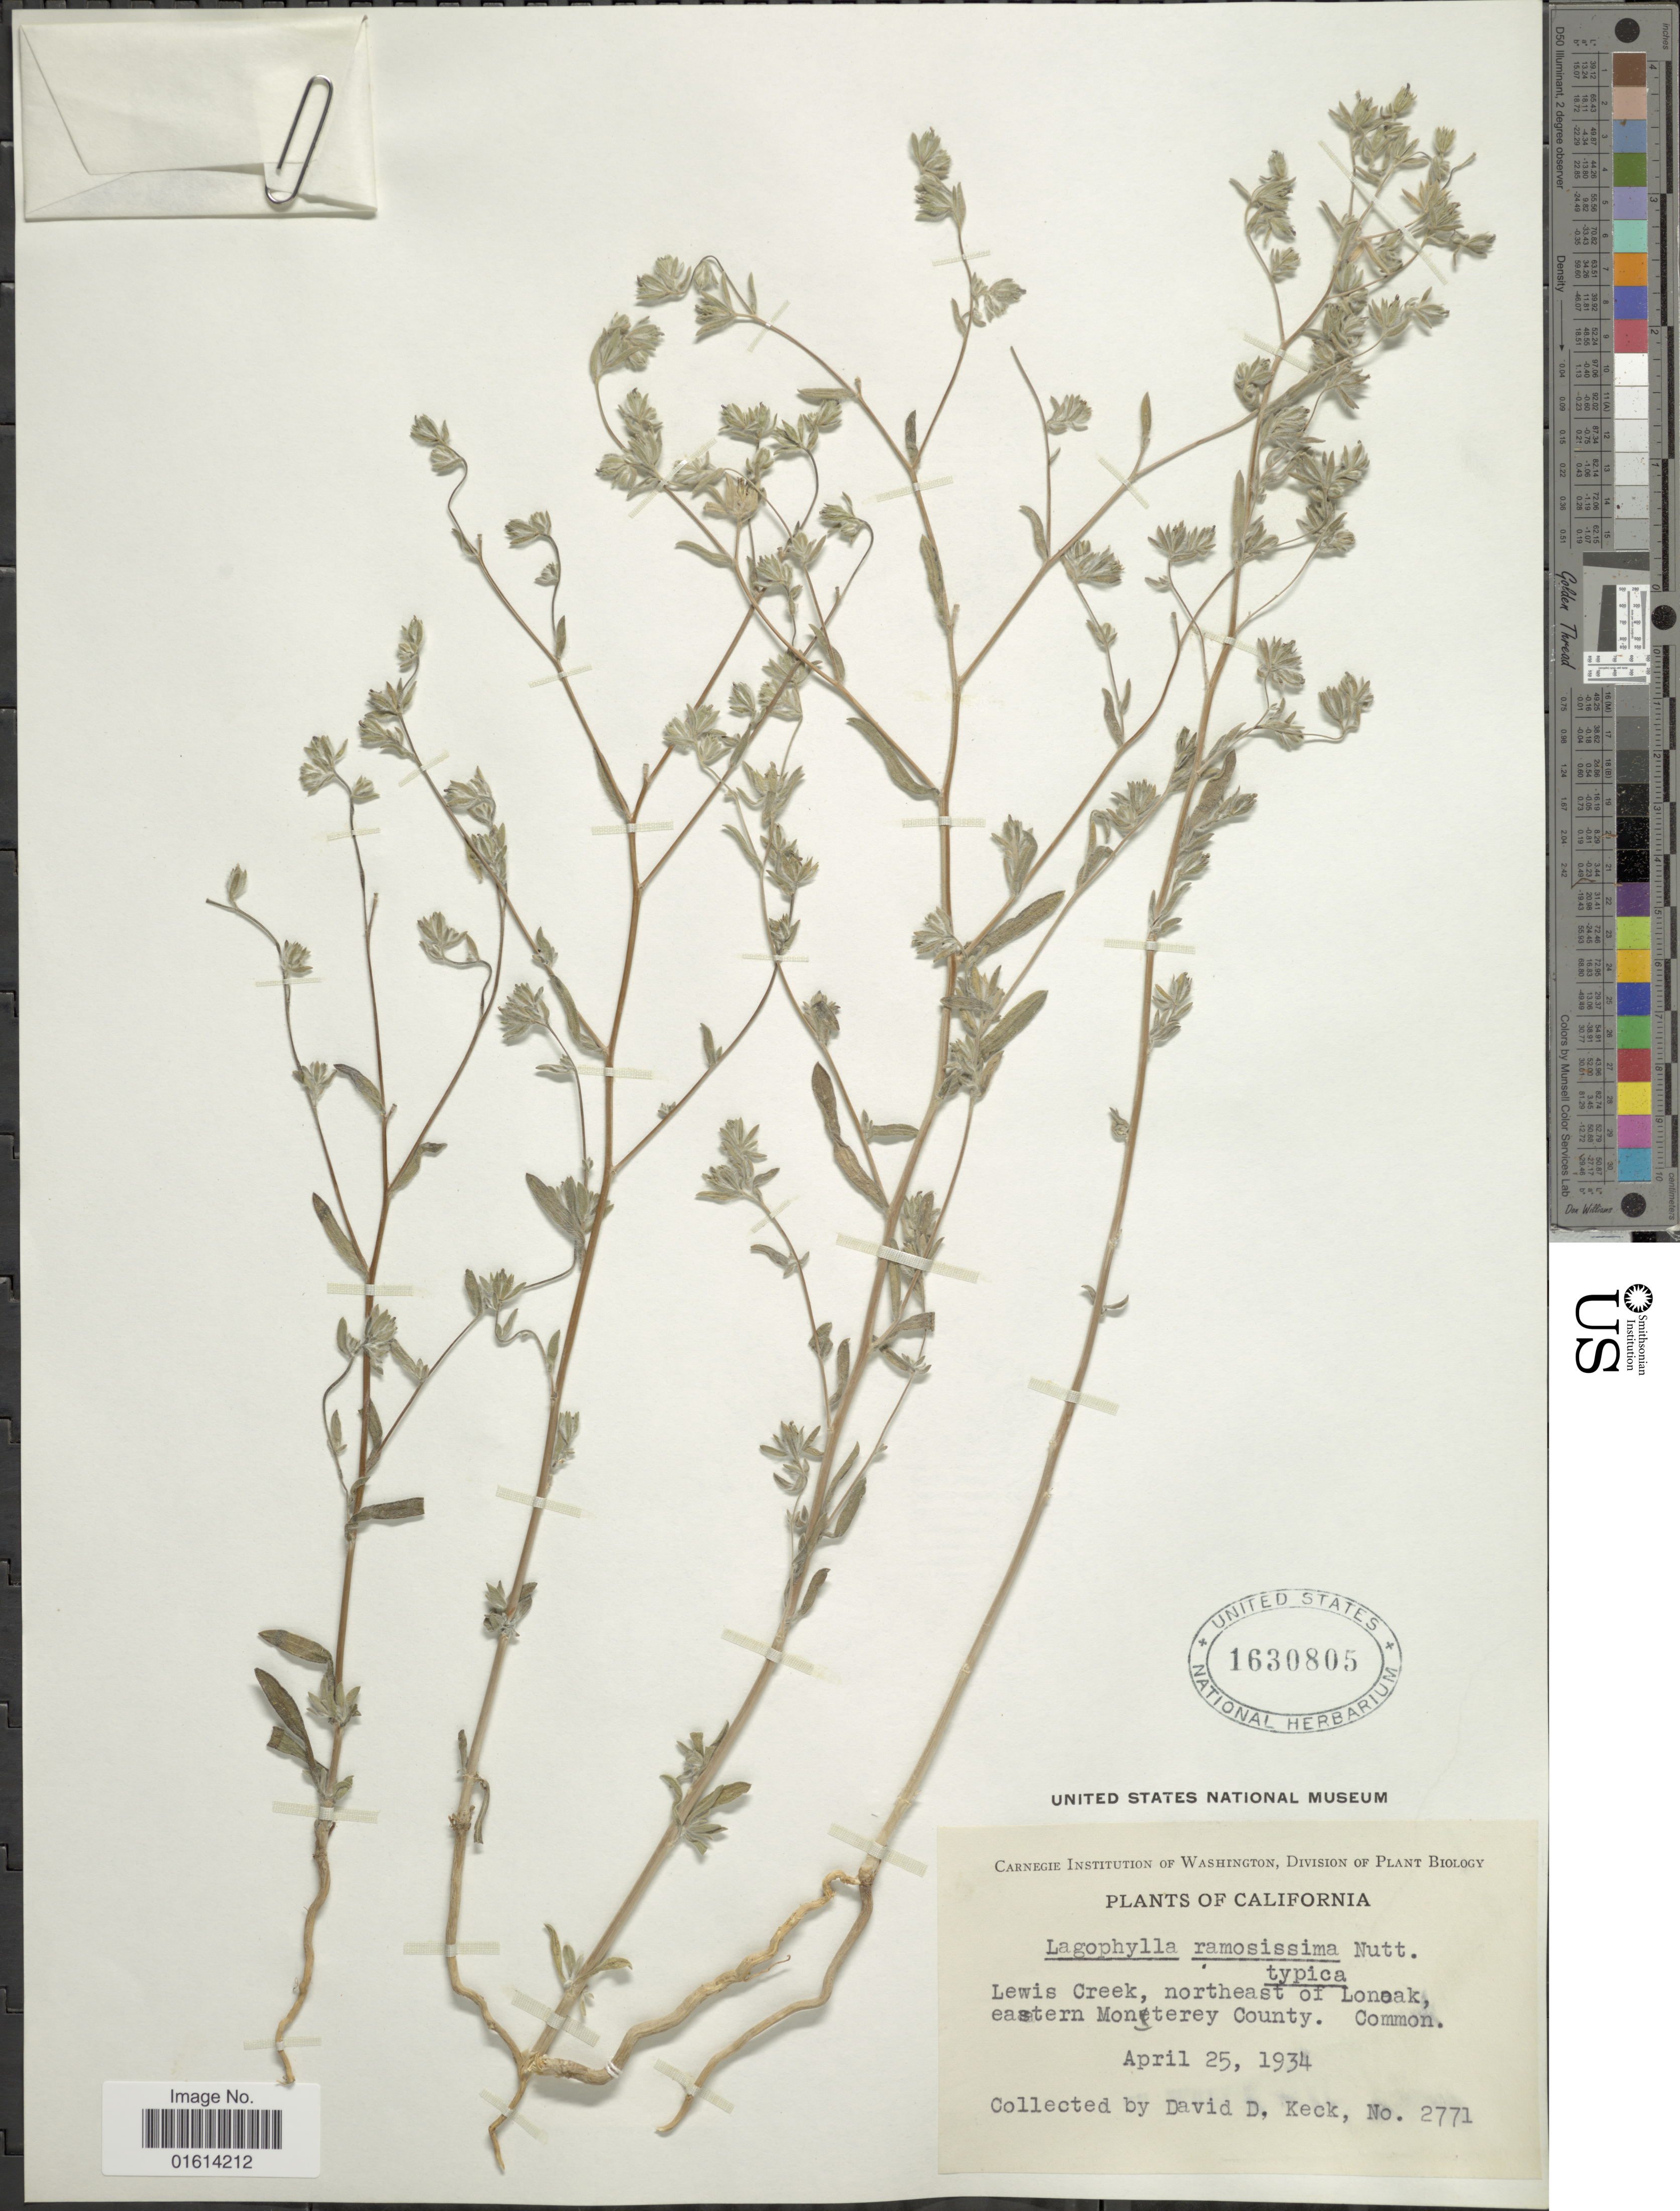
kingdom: Plantae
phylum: Tracheophyta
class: Magnoliopsida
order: Asterales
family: Asteraceae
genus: Lagophylla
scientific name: Lagophylla ramosissima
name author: Nutt.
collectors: D. D. Keck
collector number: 2771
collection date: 1934-04-25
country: United States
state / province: California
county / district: Monterey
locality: Lewis Creek, northeast of Lonoak, eastern Monterey County.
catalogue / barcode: US 1630805